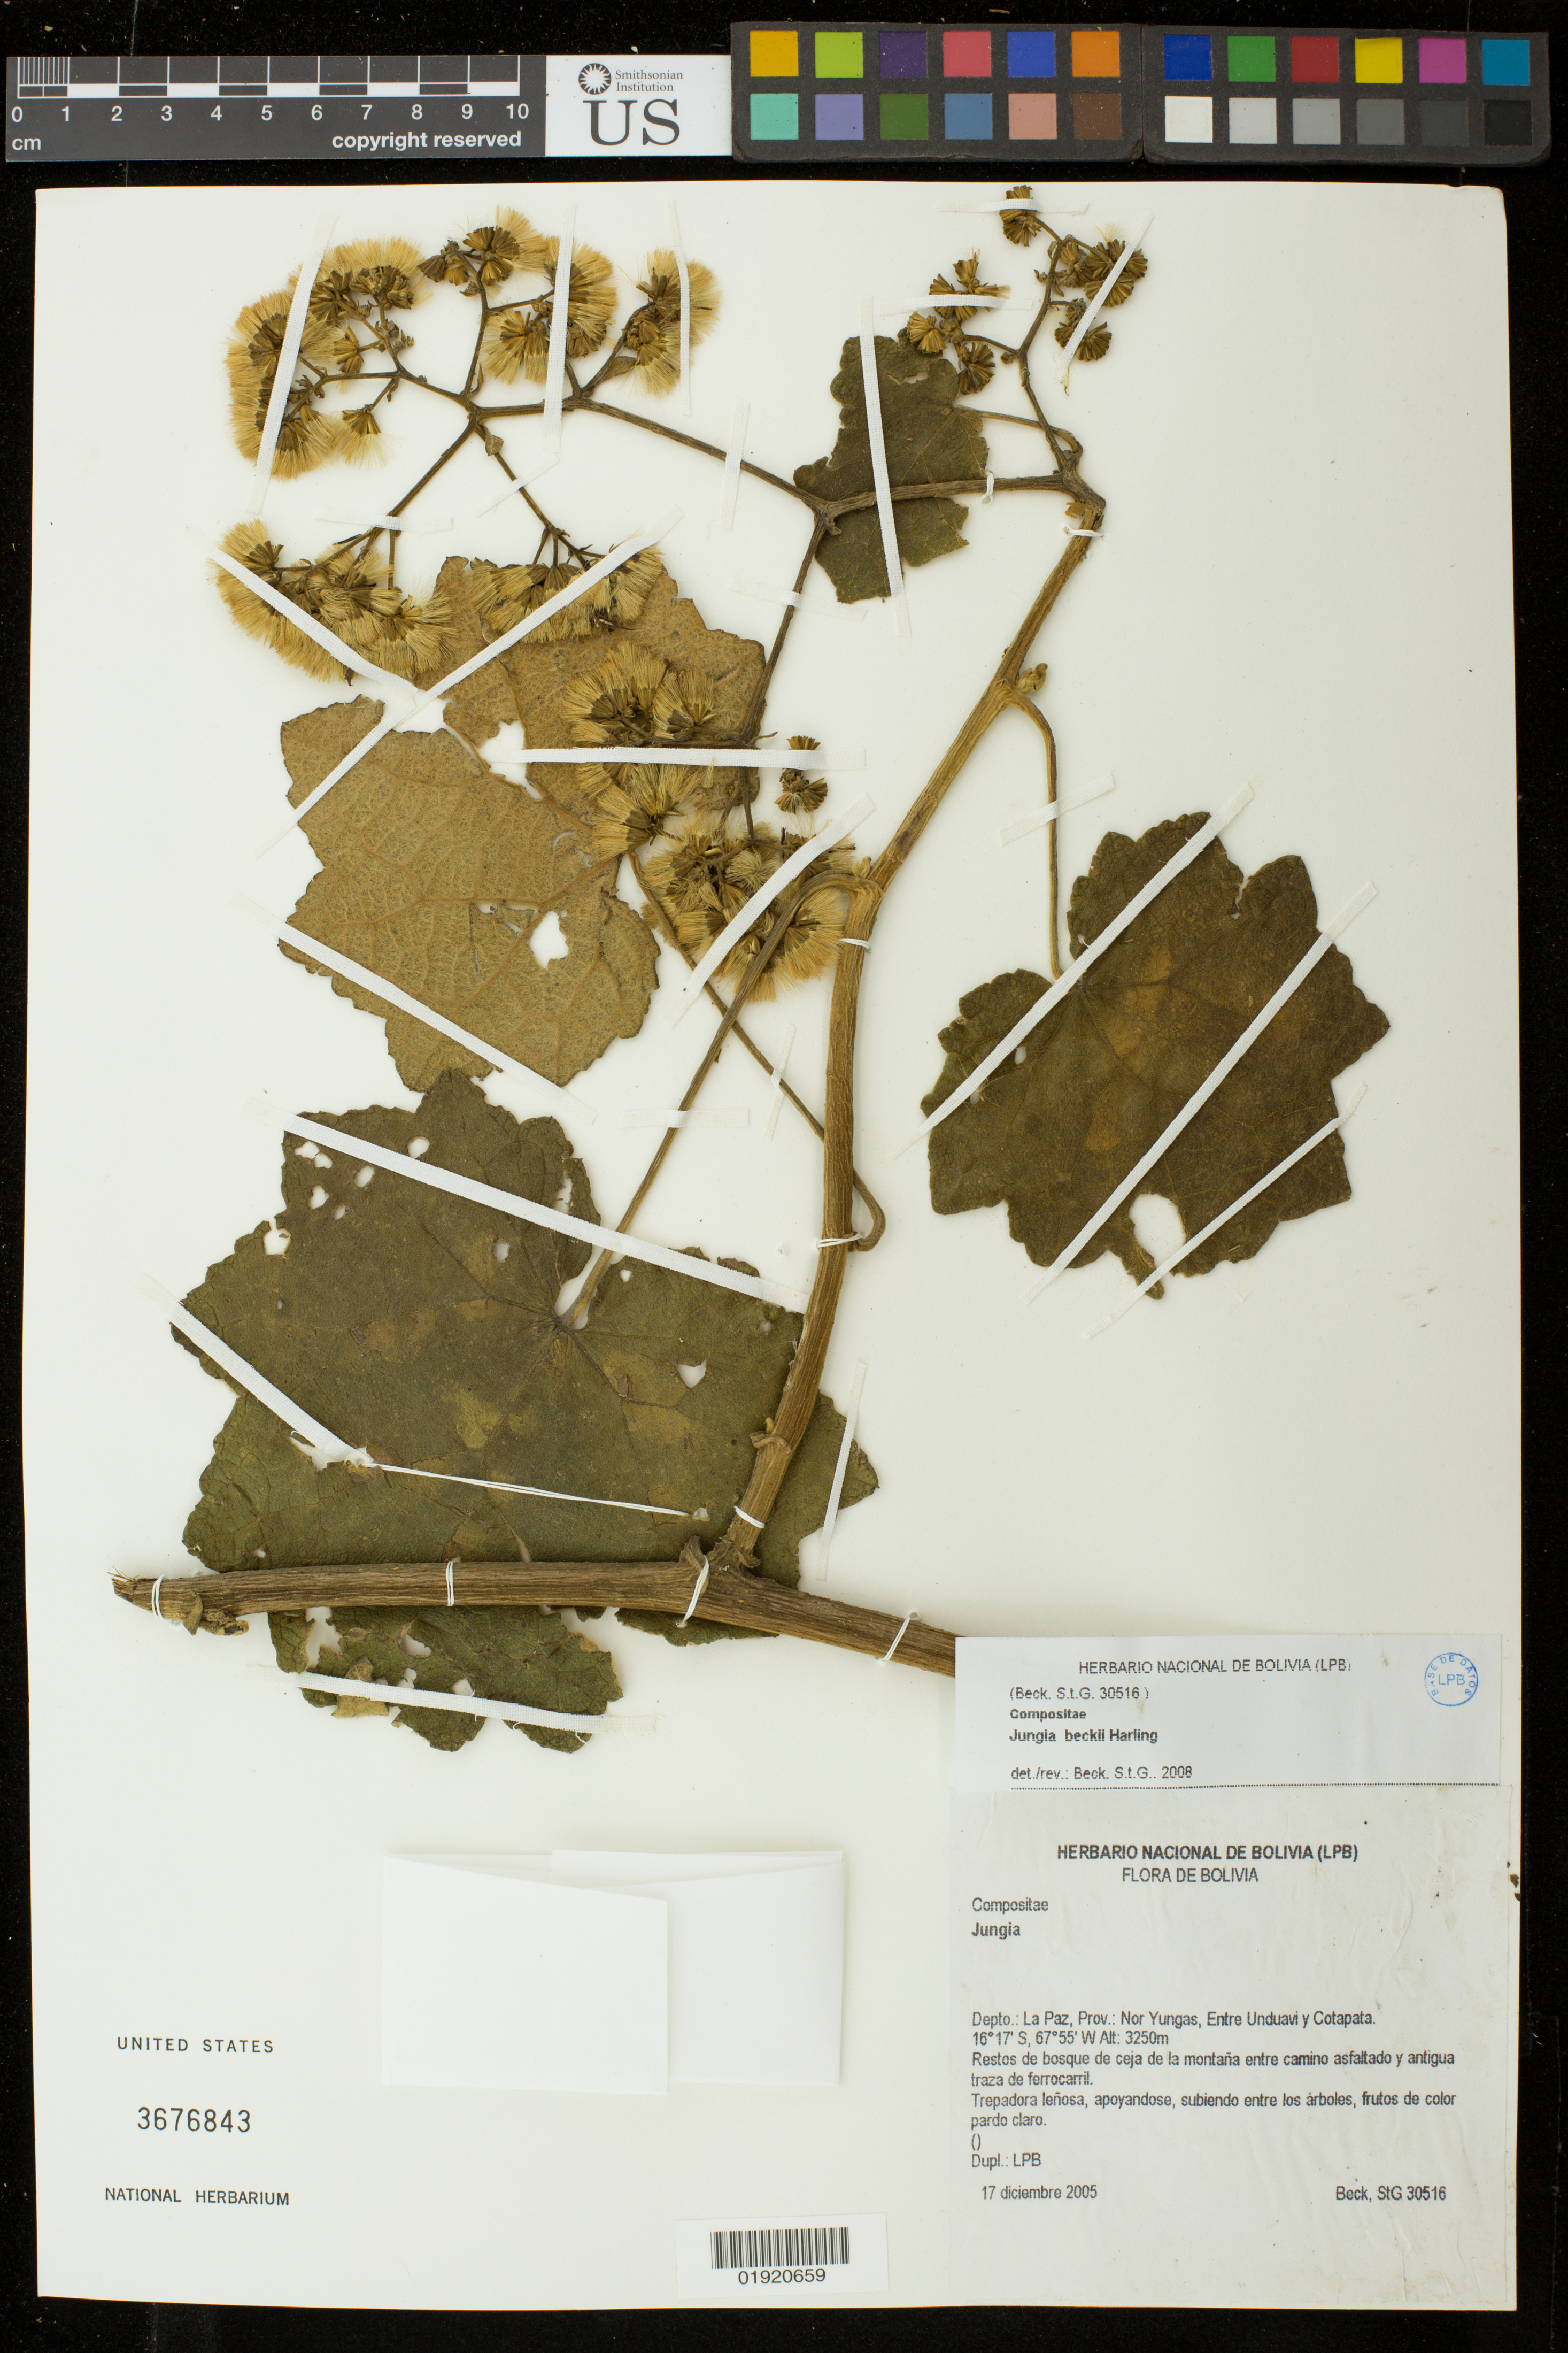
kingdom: Plantae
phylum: Tracheophyta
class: Magnoliopsida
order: Asterales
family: Asteraceae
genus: Jungia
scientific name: Jungia beckii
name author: Harling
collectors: S. Beck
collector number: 30516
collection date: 2005-12-17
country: Bolivia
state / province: La Paz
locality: Depto.: La Paz, Prov.: Nor Yungas, Entre Unduavi y Cotapata.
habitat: Restos de bosque de ceja de la montan entre camino asfaltado y antigua traza de ferrocarrill.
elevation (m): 3250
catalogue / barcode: US 3676843